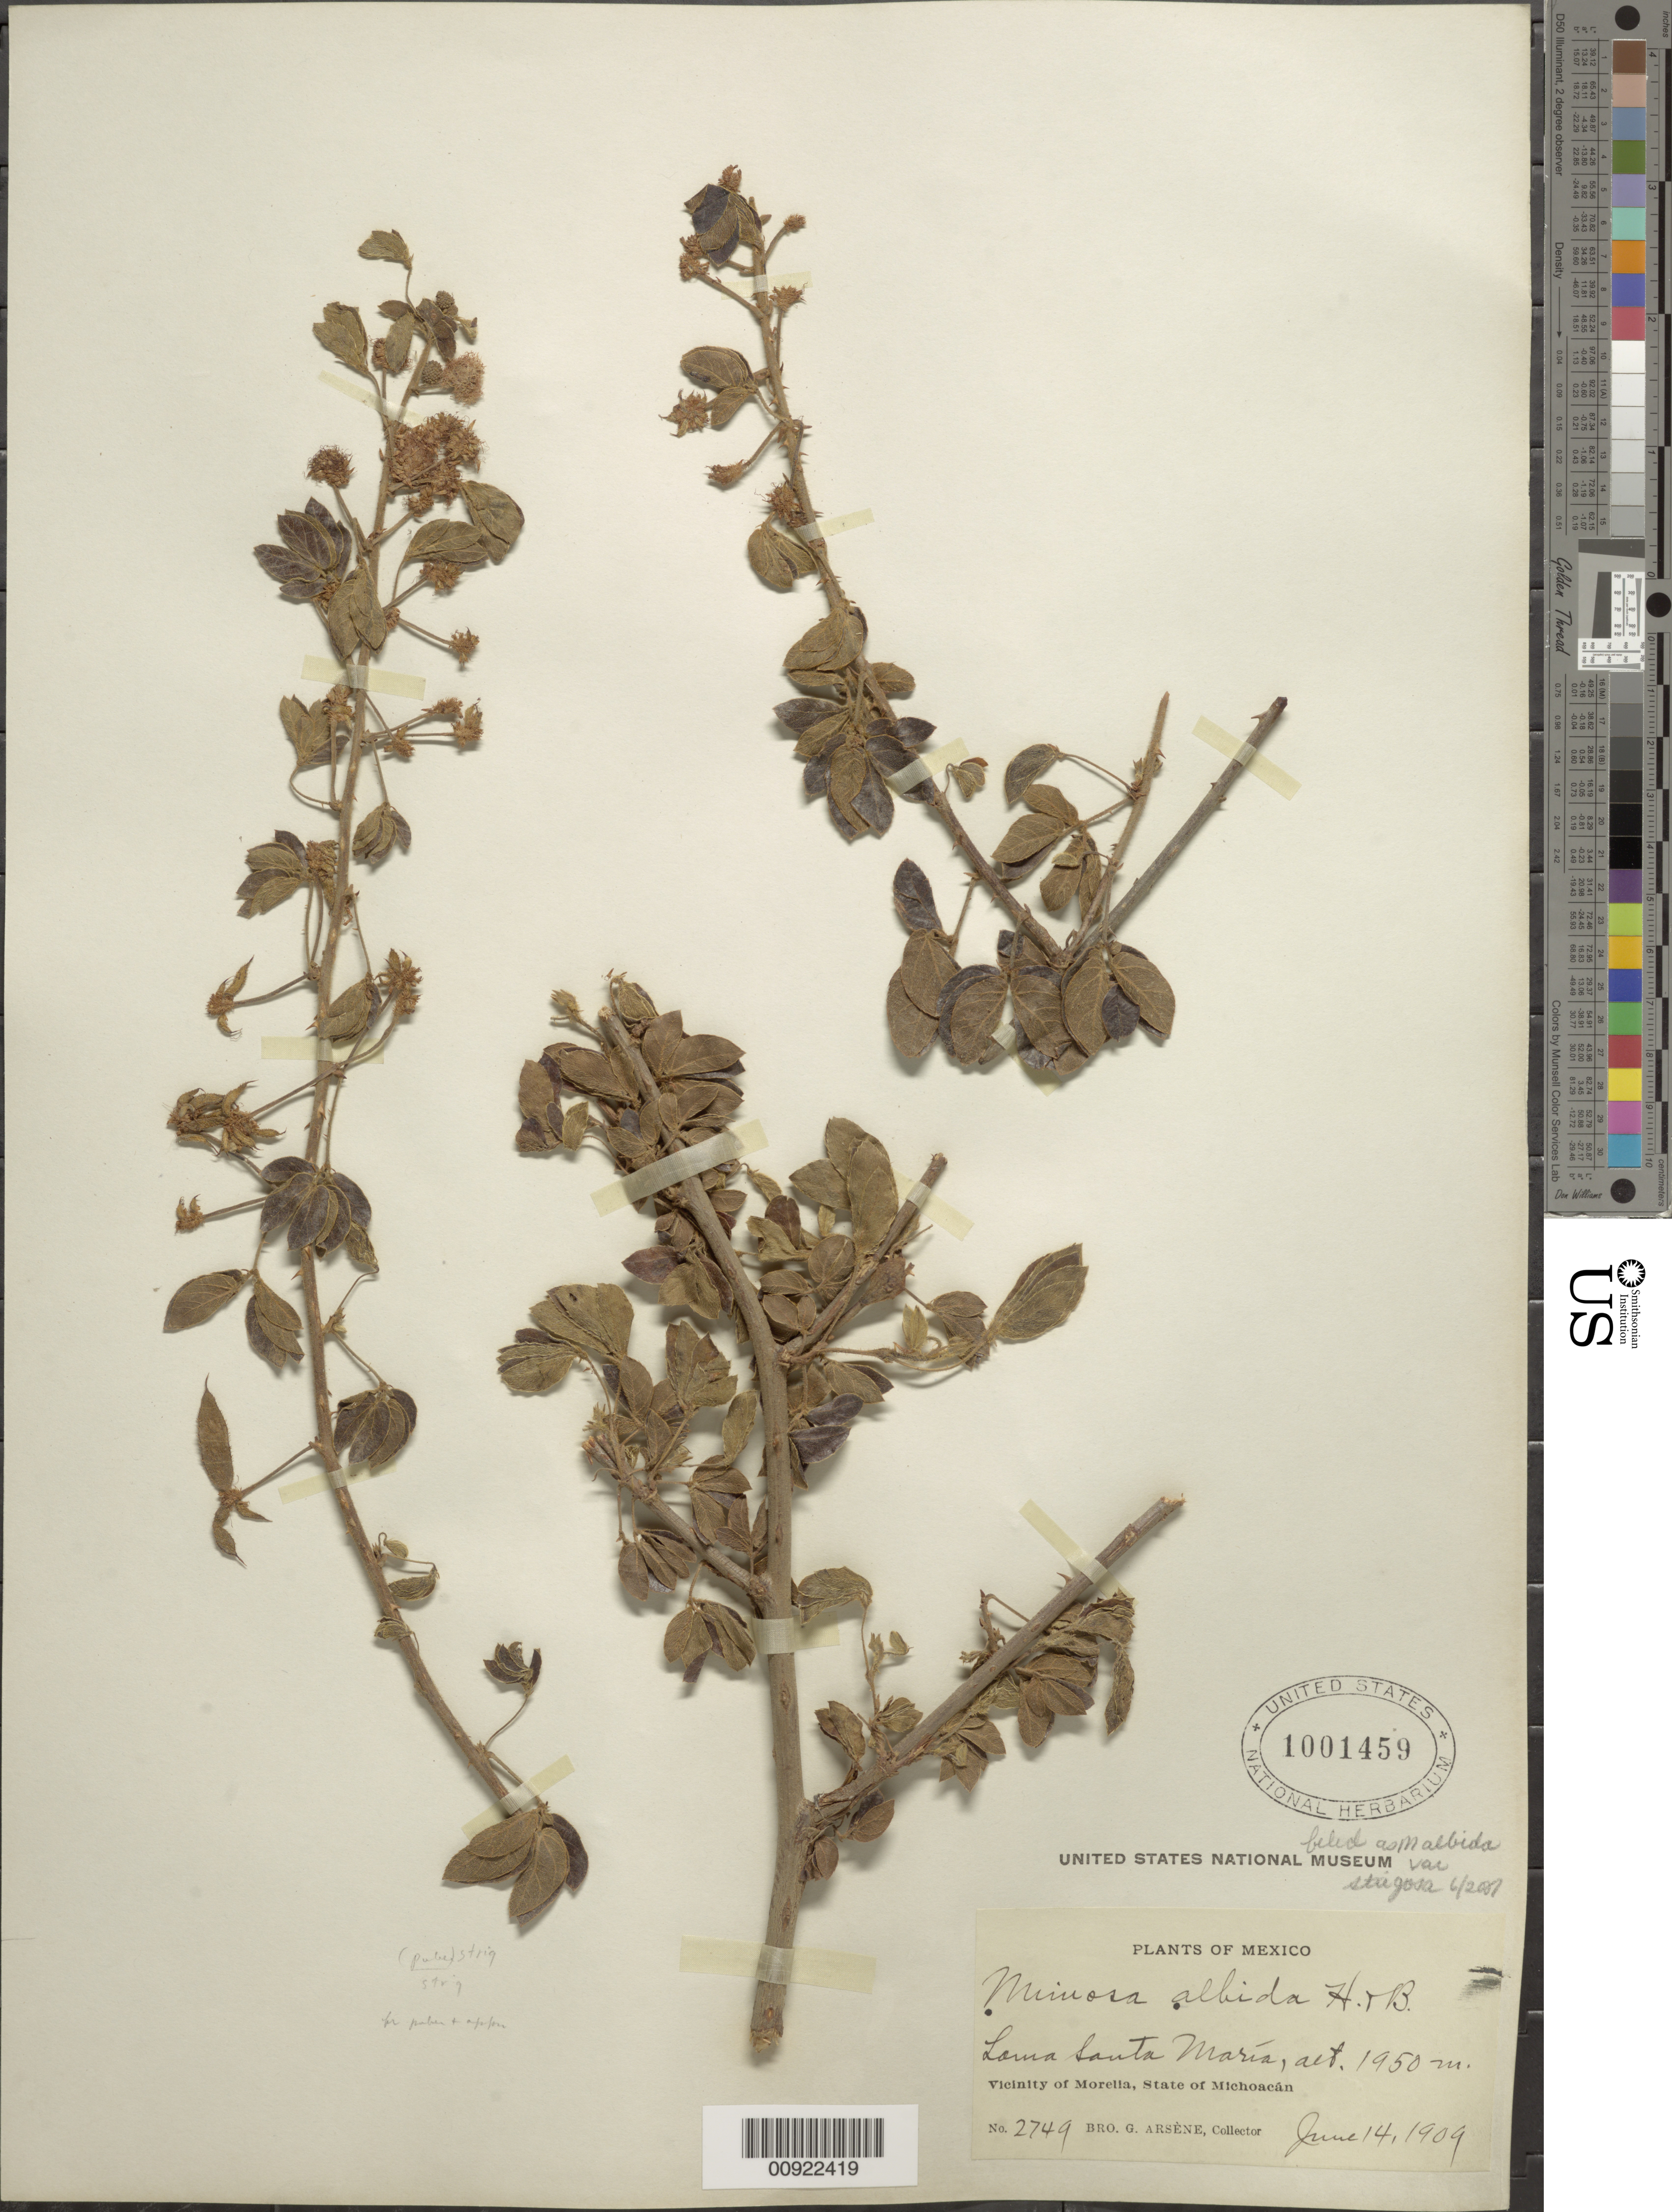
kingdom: Plantae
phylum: Tracheophyta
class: Magnoliopsida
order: Fabales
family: Fabaceae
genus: Mimosa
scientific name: Mimosa albida var. strigosa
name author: (Willd.) B.L. Rob.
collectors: Bro. G. Arsène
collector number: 2749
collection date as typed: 14 Jun 1909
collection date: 1909-06-14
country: Mexico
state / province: Michoacán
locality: Loma Santa María. Vicinity of Morelia, State of Michoacán.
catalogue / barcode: US 1001459